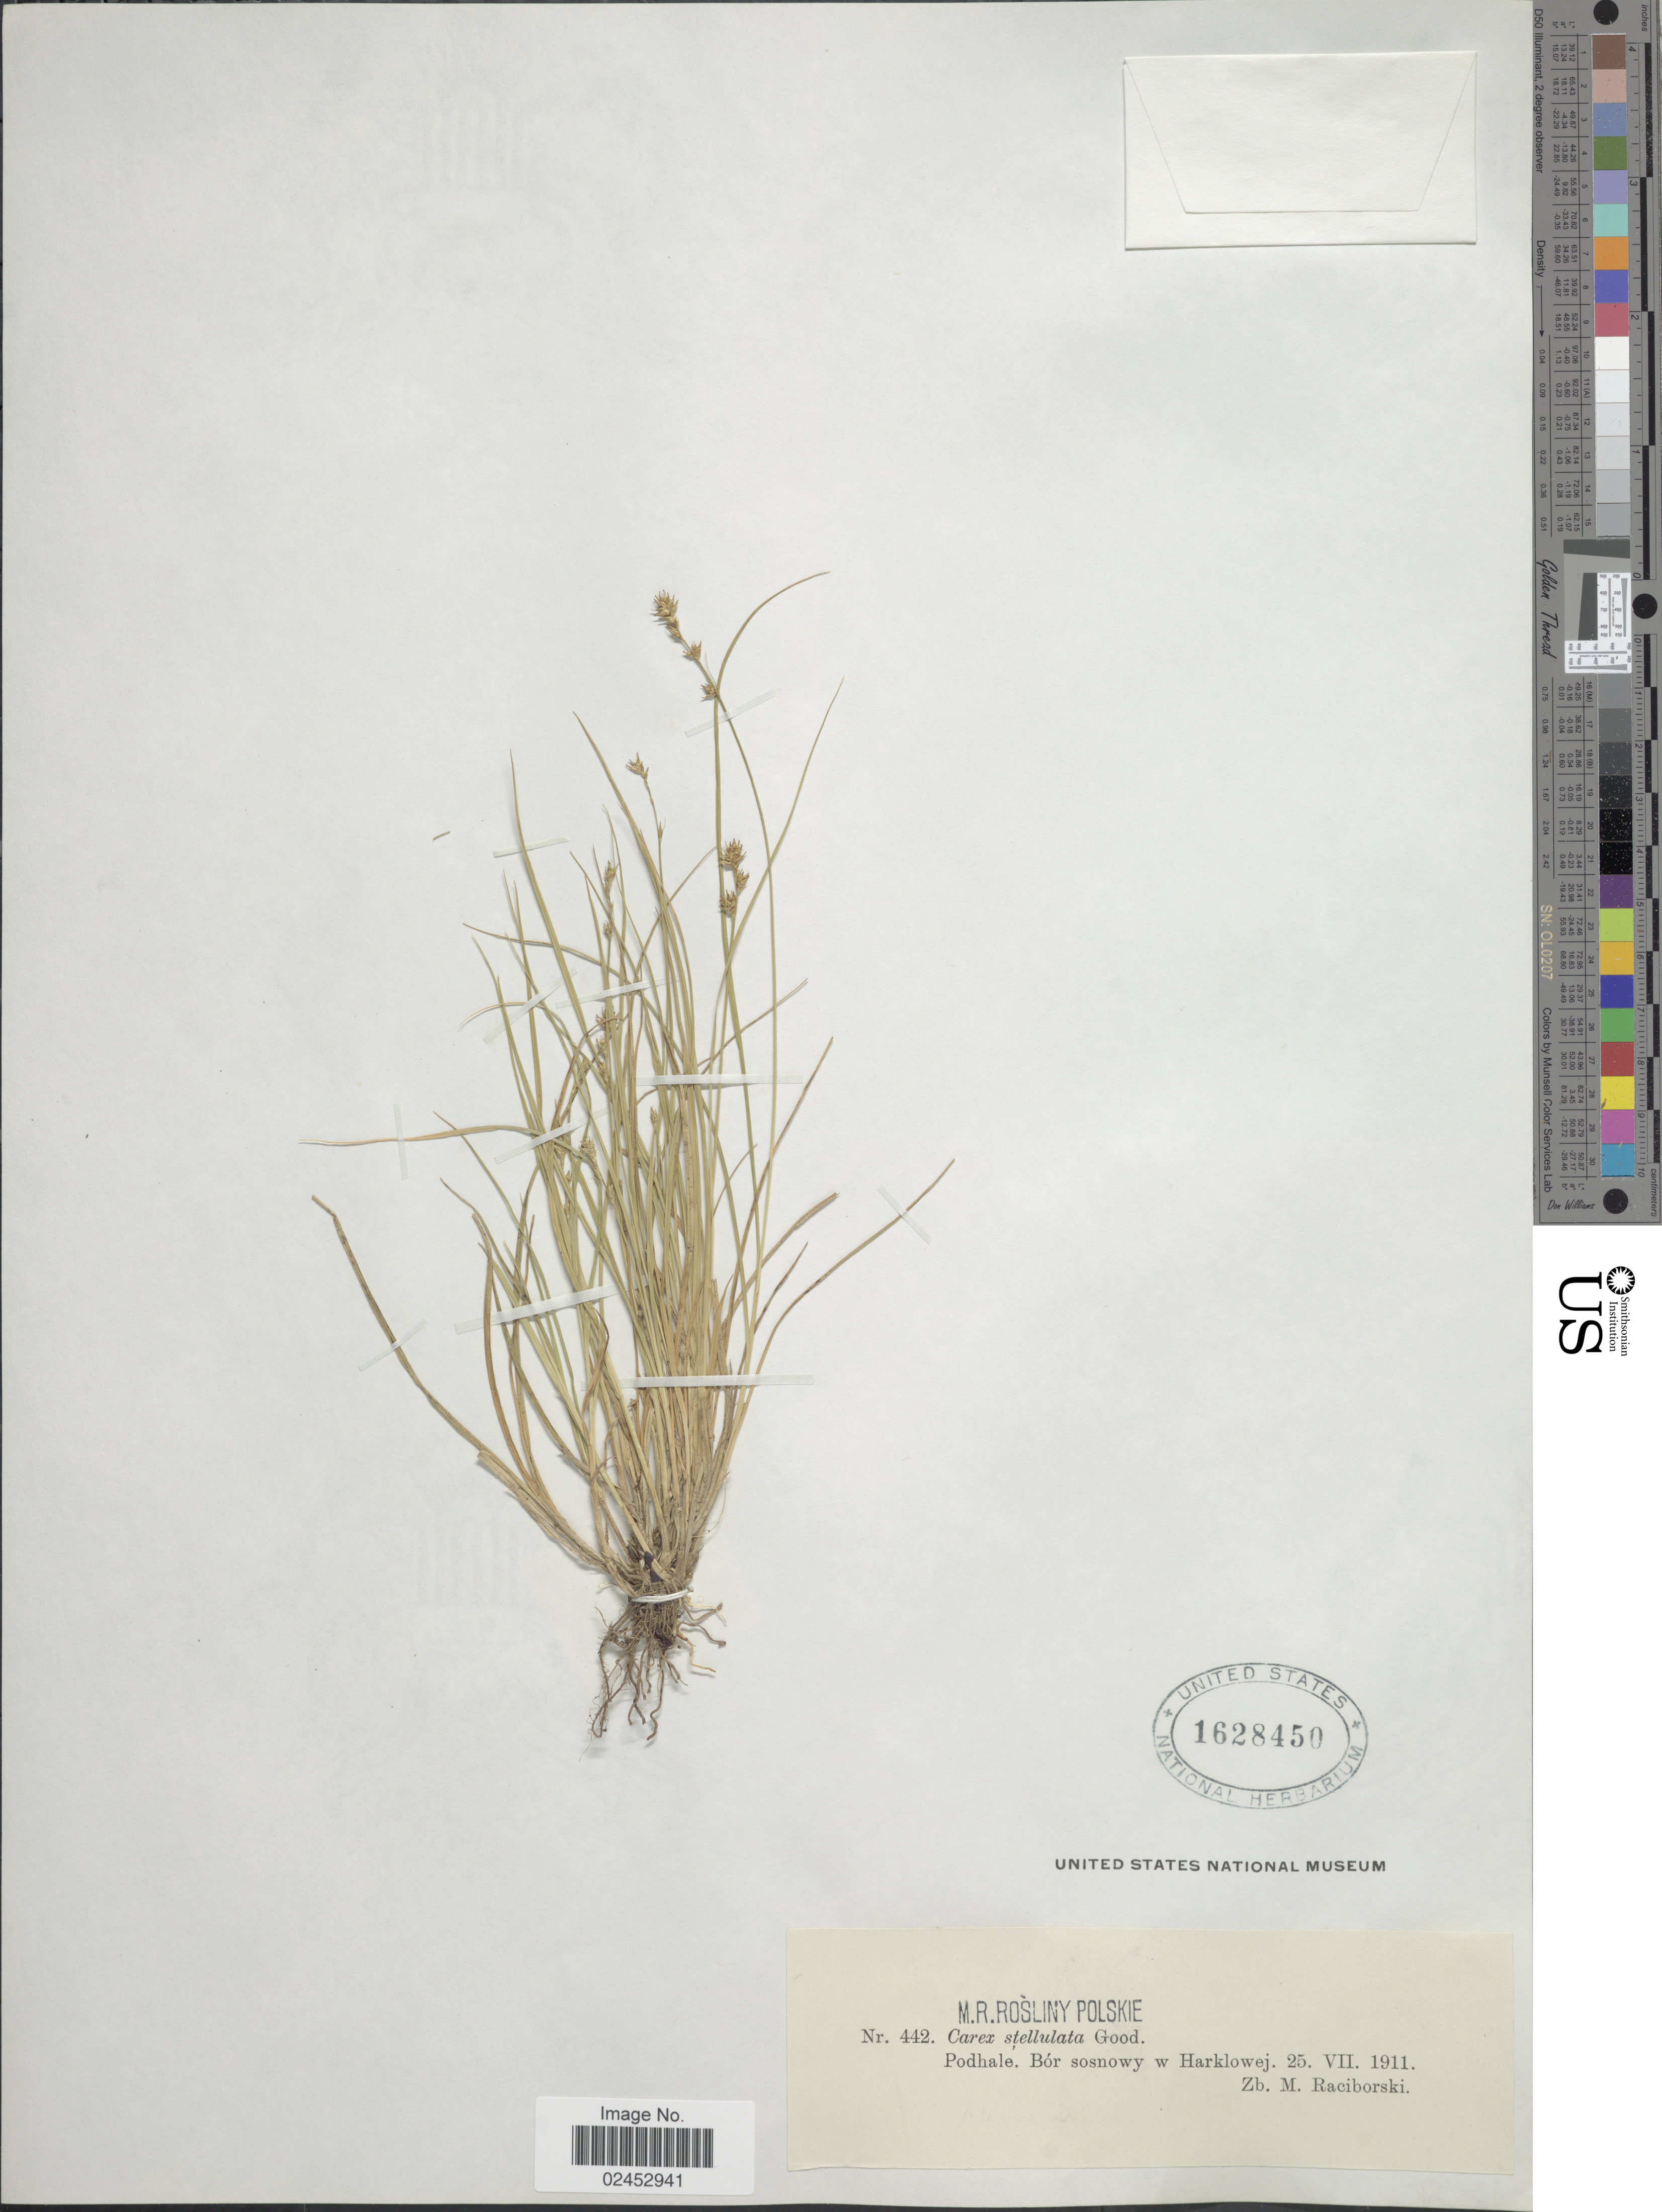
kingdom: Plantae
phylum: Tracheophyta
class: Liliopsida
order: Poales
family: Cyperaceae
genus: Carex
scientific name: Carex echinata subsp. echinata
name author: Murray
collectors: Z. Raciborski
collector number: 442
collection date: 1911-07-25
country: Poland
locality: Podhale, Bor sosnowy w Harklowej.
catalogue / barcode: US 1628450